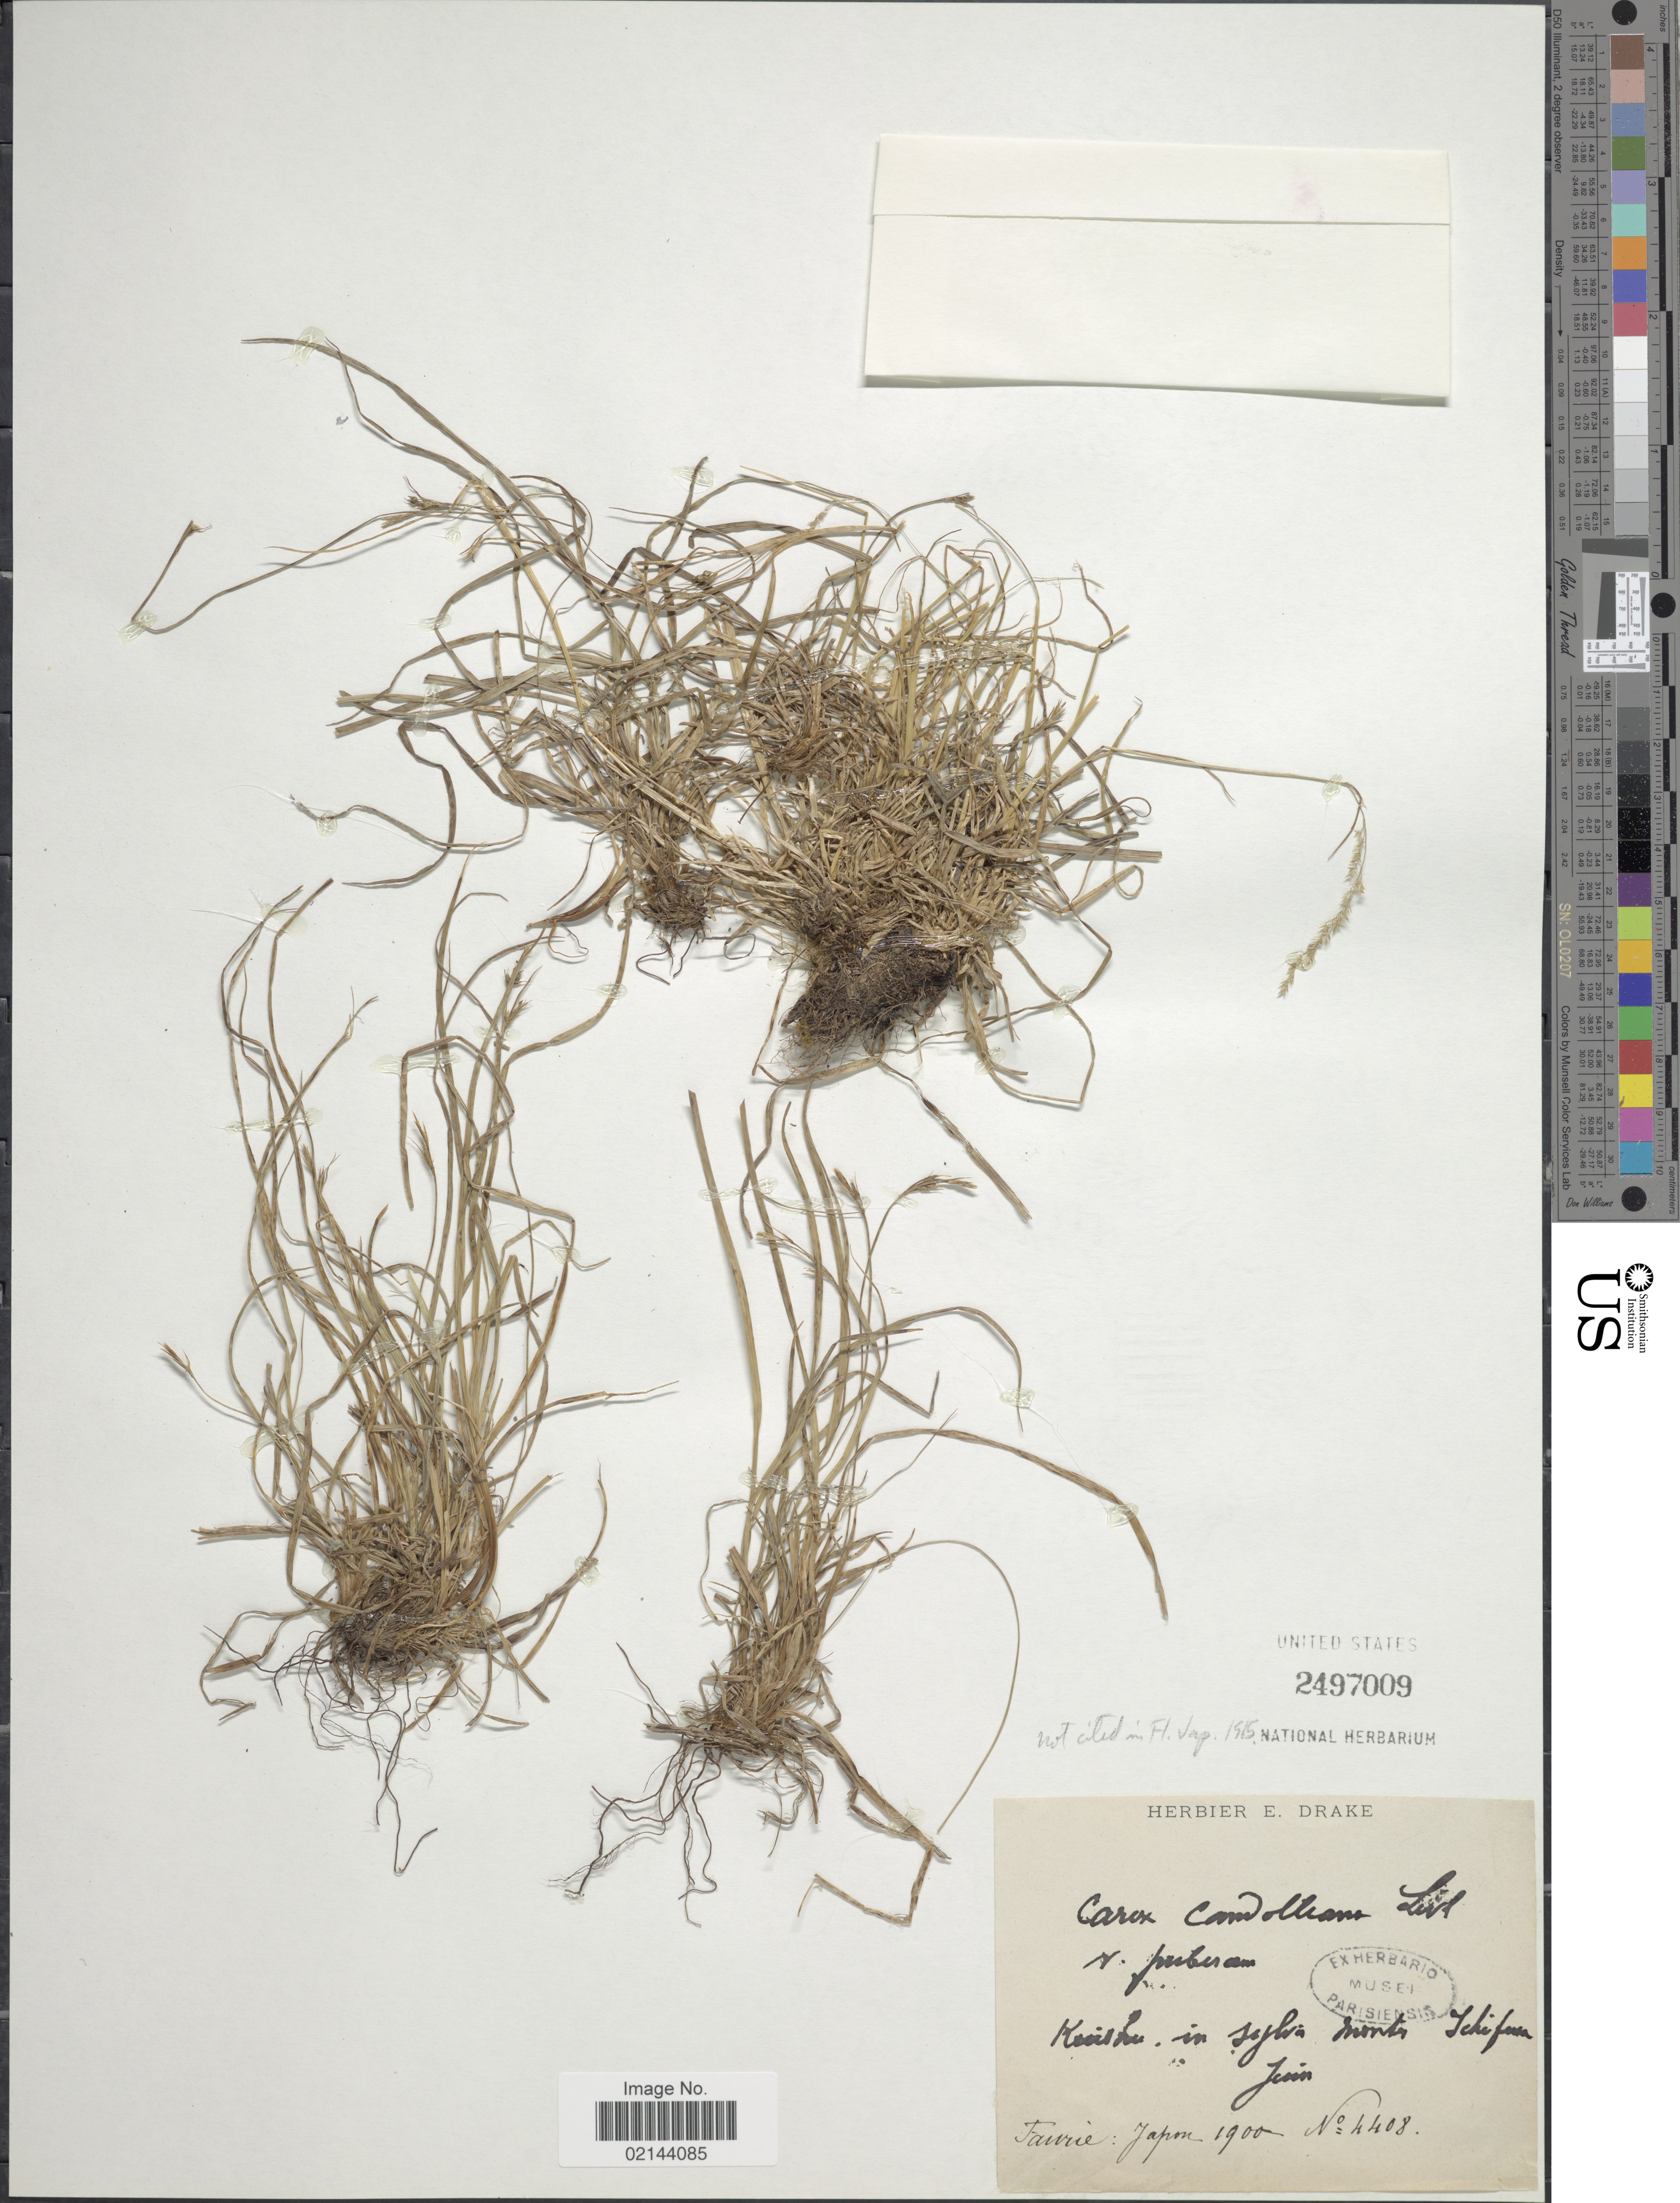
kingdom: Plantae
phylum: Tracheophyta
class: Liliopsida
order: Poales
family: Cyperaceae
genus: Carex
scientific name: Carex breviculmis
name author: R. Br.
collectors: -. Faurie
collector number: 4408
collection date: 1900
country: Japan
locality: Japon, Kiushu in sylvis montes Ichifusa.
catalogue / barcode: US 2497009